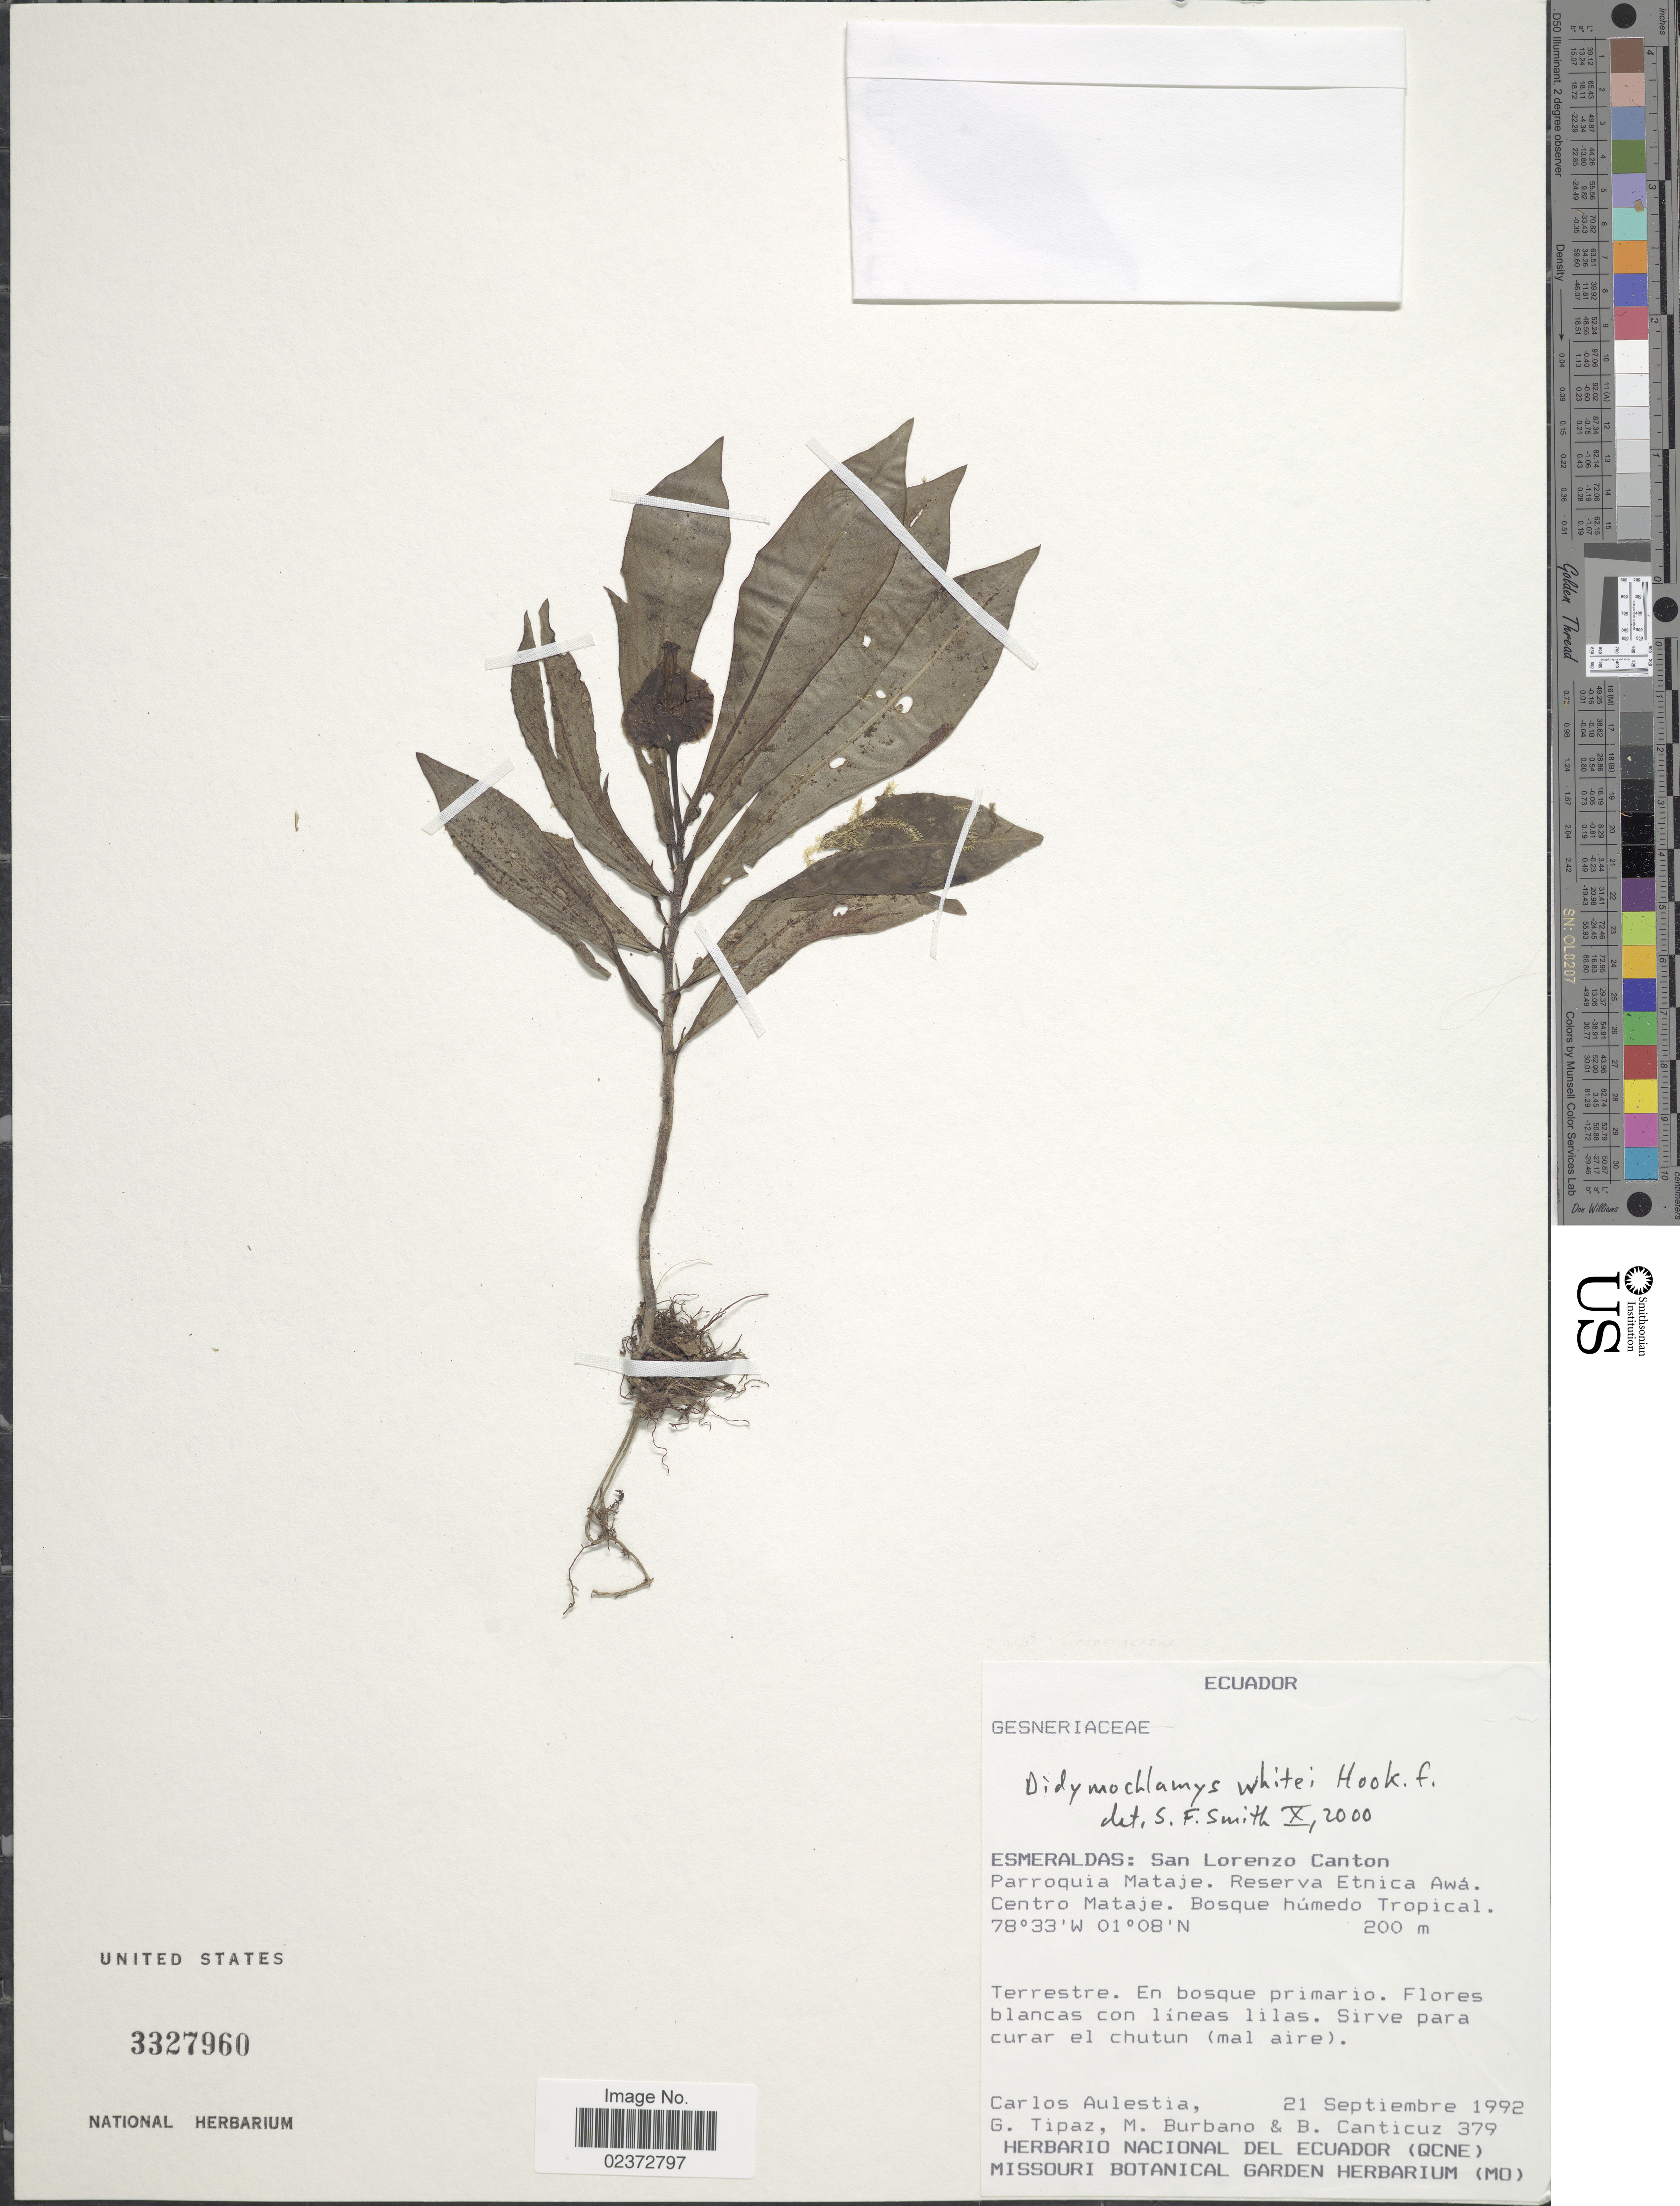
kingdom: Plantae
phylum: Tracheophyta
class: Magnoliopsida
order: Gentianales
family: Rubiaceae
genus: Didymochlamys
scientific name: Didymochlamys whitei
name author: Hook. f.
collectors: C. Aulestia, G. Tipaz, M. Burbano & B. Canticuz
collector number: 379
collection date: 1992-09-21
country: Ecuador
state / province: Esmeraldas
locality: San Lorenzo Canton, Parroquia Mataje. Reserva Etnica Awá centro Mataje. Bosque húmedo Tropical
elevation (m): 200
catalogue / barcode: US 3327960